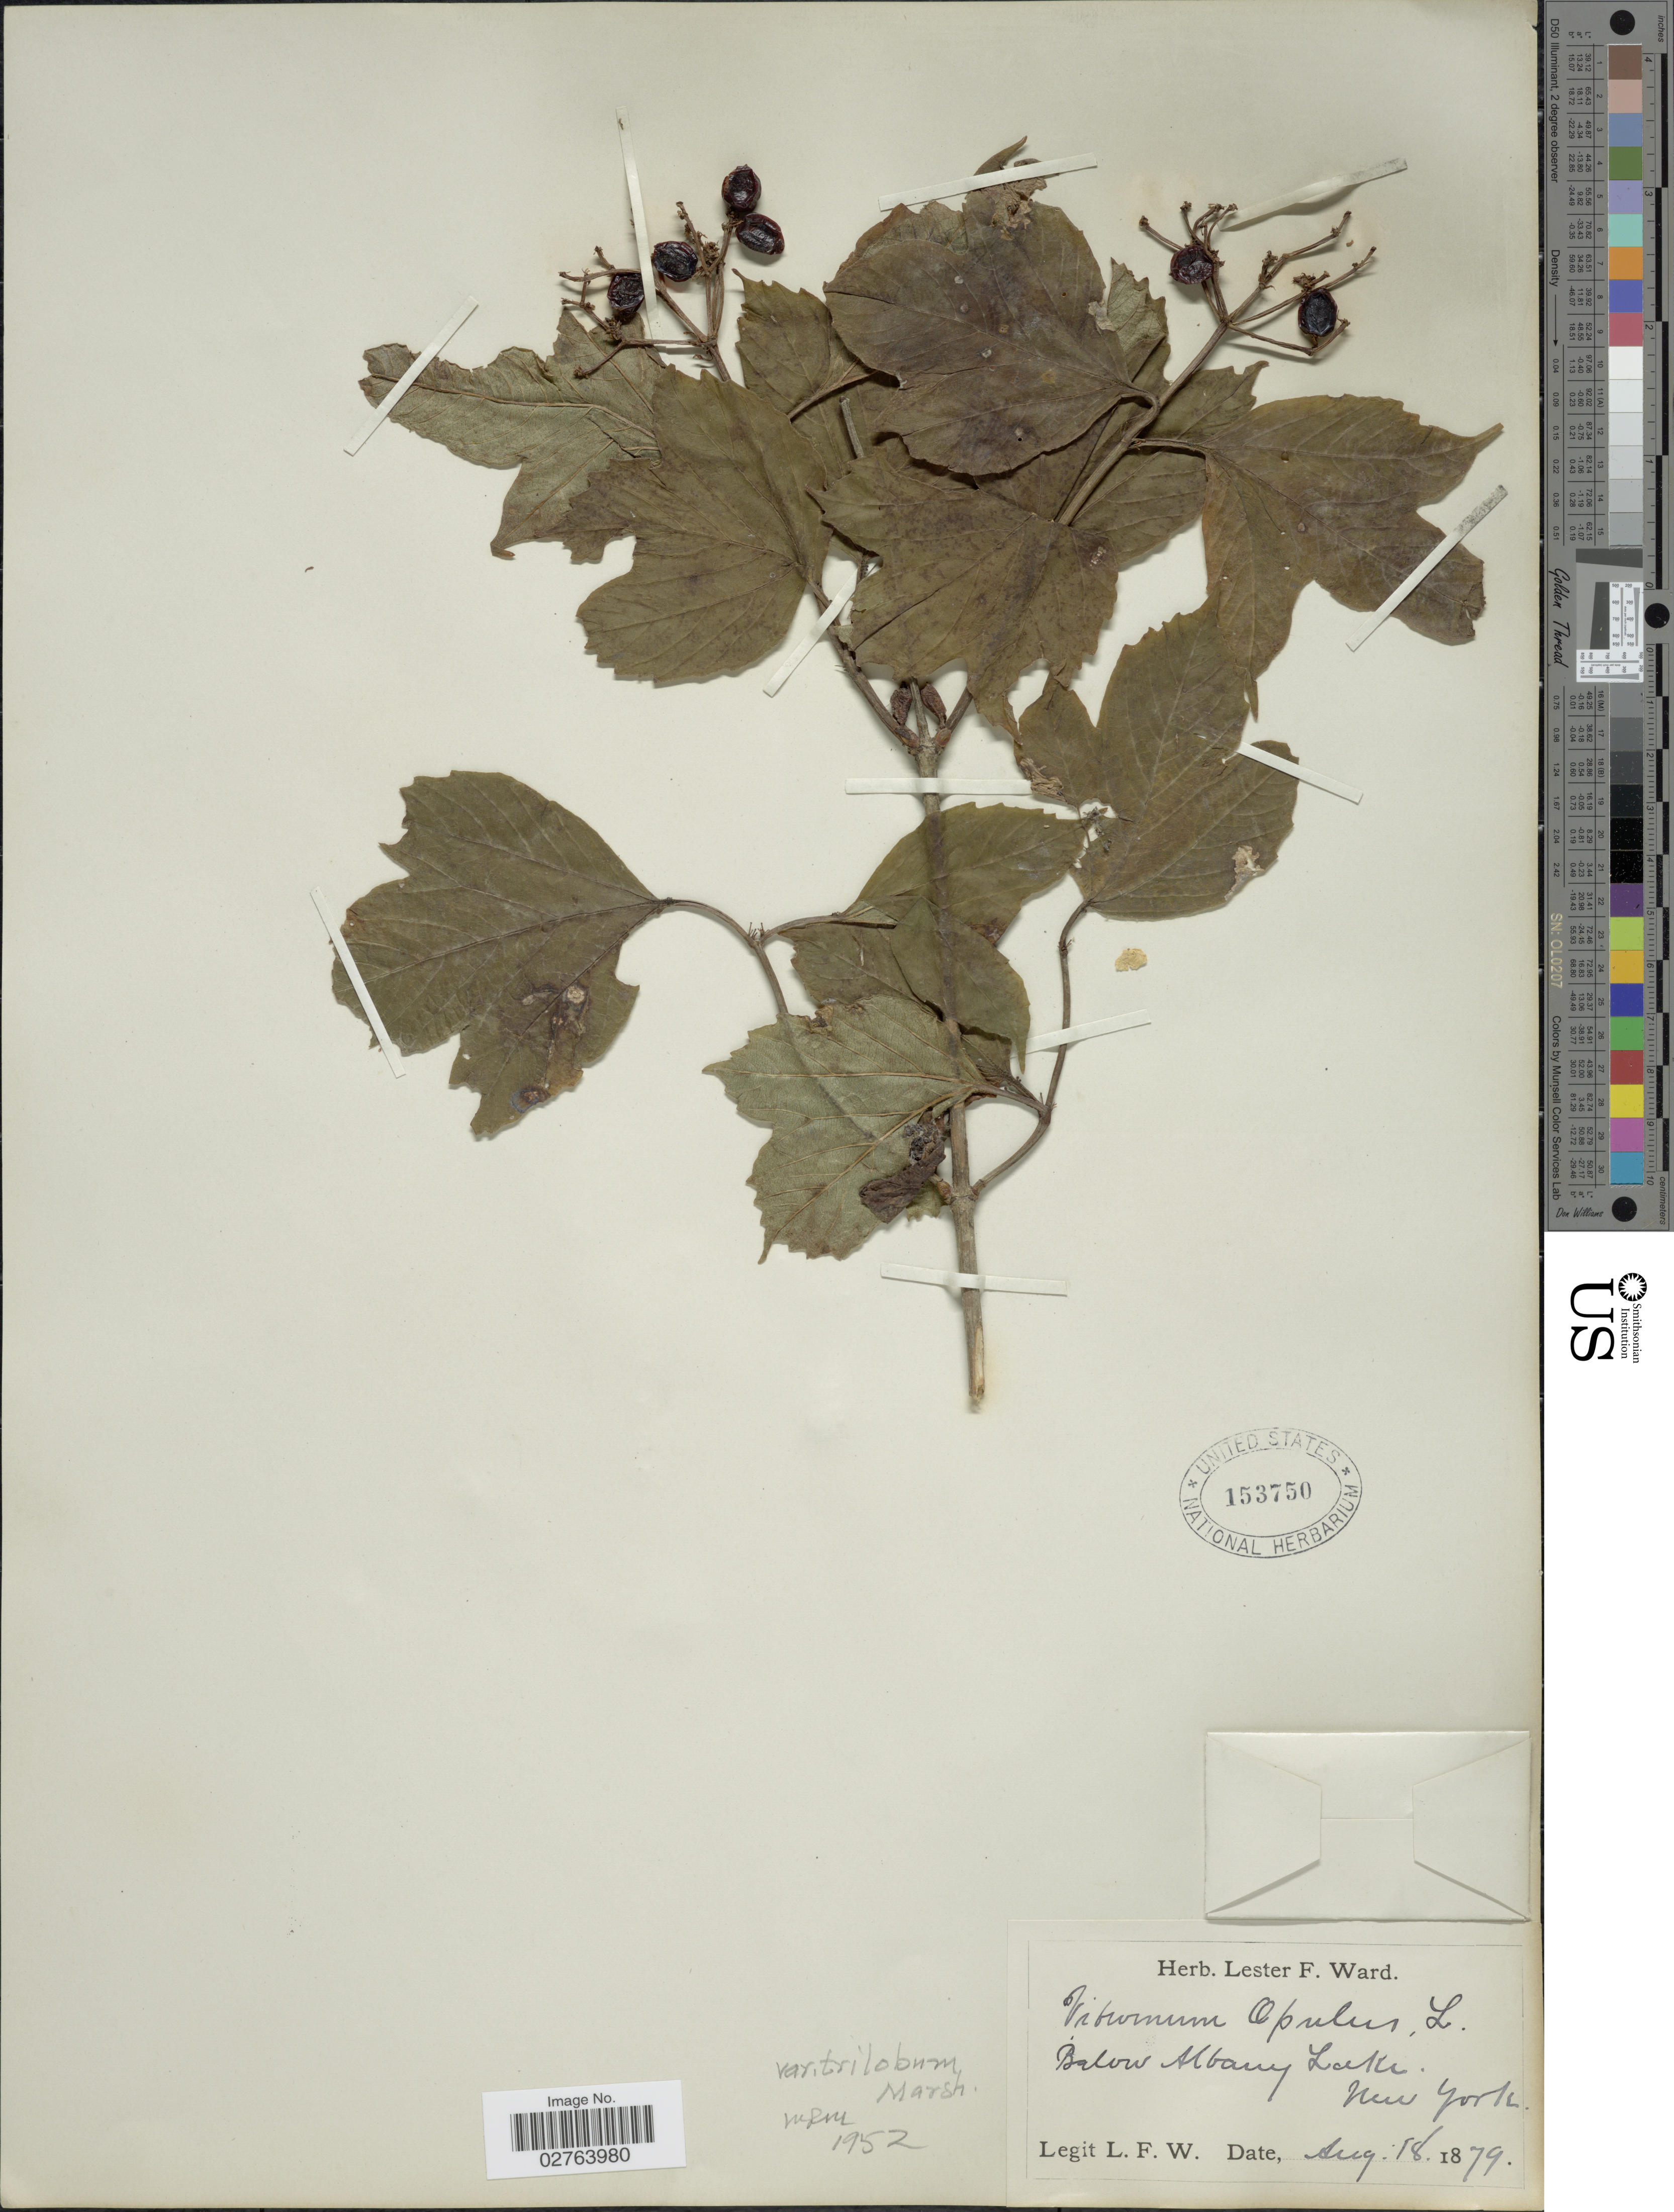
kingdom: Plantae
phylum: Tracheophyta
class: Magnoliopsida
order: Dipsacales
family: Viburnaceae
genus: Viburnum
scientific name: Viburnum opulus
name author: L.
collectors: L. F. Ward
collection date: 1879-08-18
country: United States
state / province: New York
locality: Below Albany Lake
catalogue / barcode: US 153750